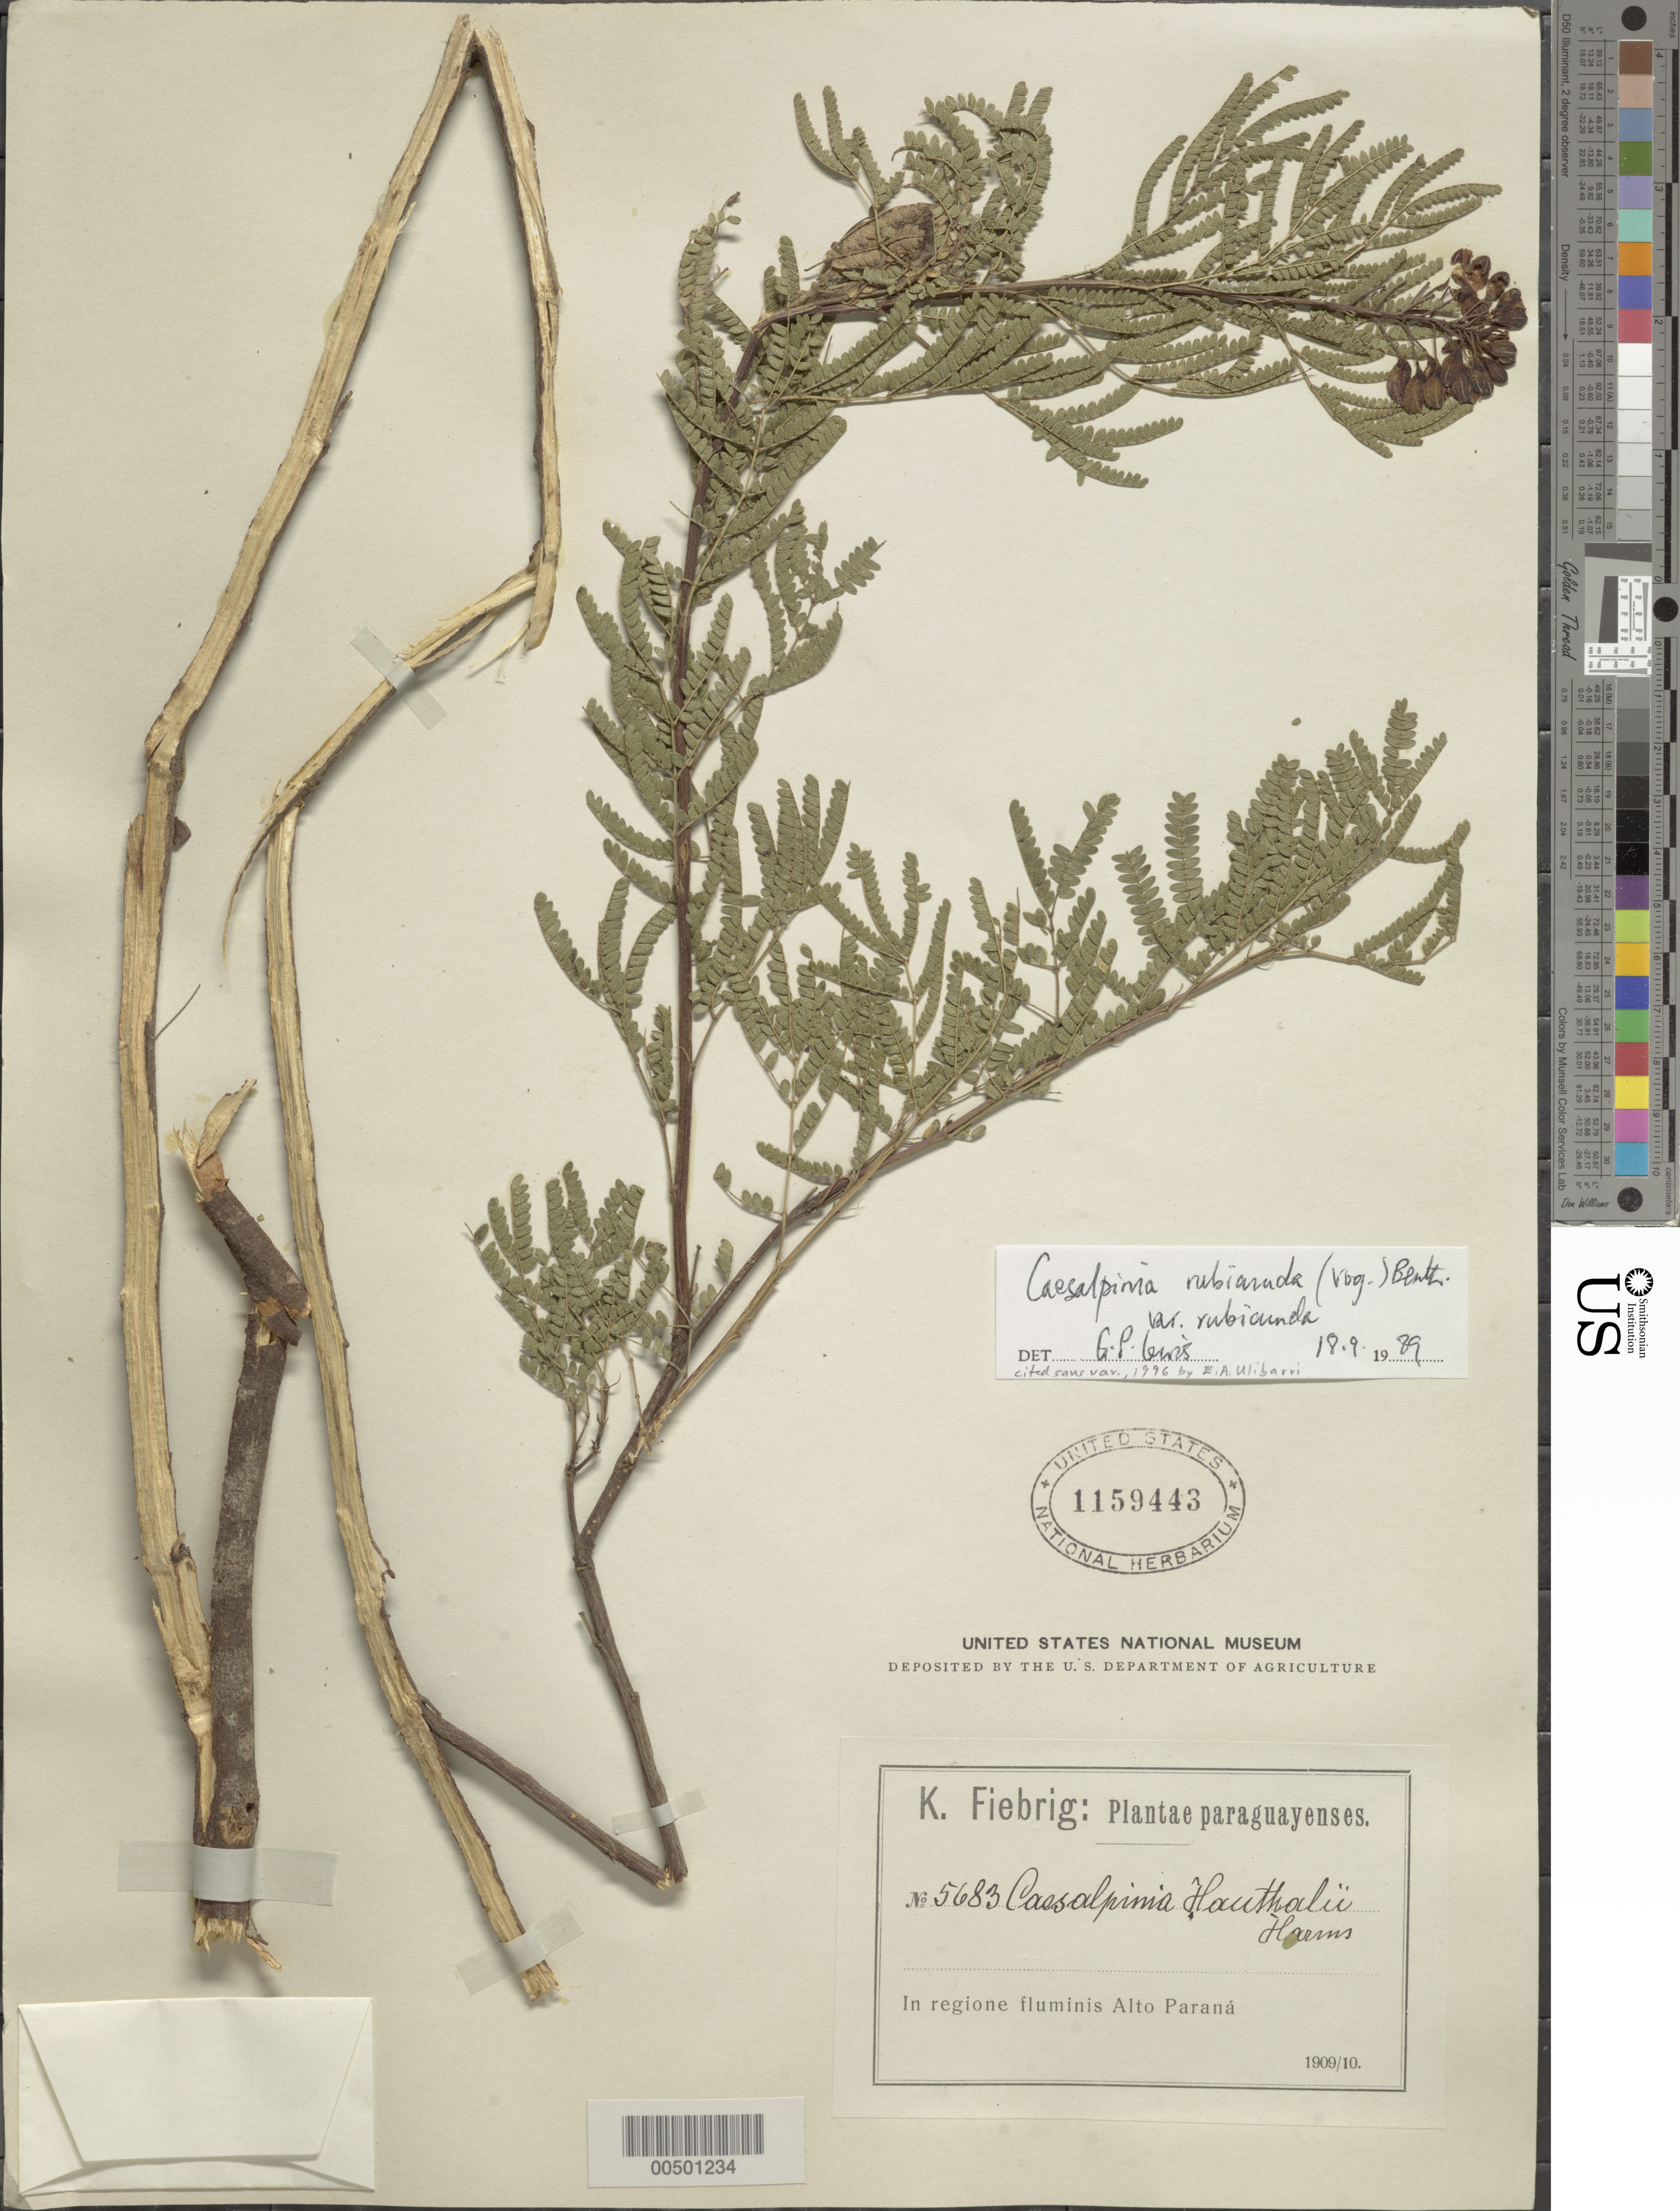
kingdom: Plantae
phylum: Tracheophyta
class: Magnoliopsida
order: Fabales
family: Fabaceae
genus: Pomaria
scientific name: Pomaria rubicunda var. rubicunda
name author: (Vogel) B.B. Simpson & G.P. Lewis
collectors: K. Fiebrig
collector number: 5683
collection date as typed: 1909 to -- -- 1910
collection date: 1909/1910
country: Paraguay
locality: In regione fluminis Alto Parana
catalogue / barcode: US 1159443